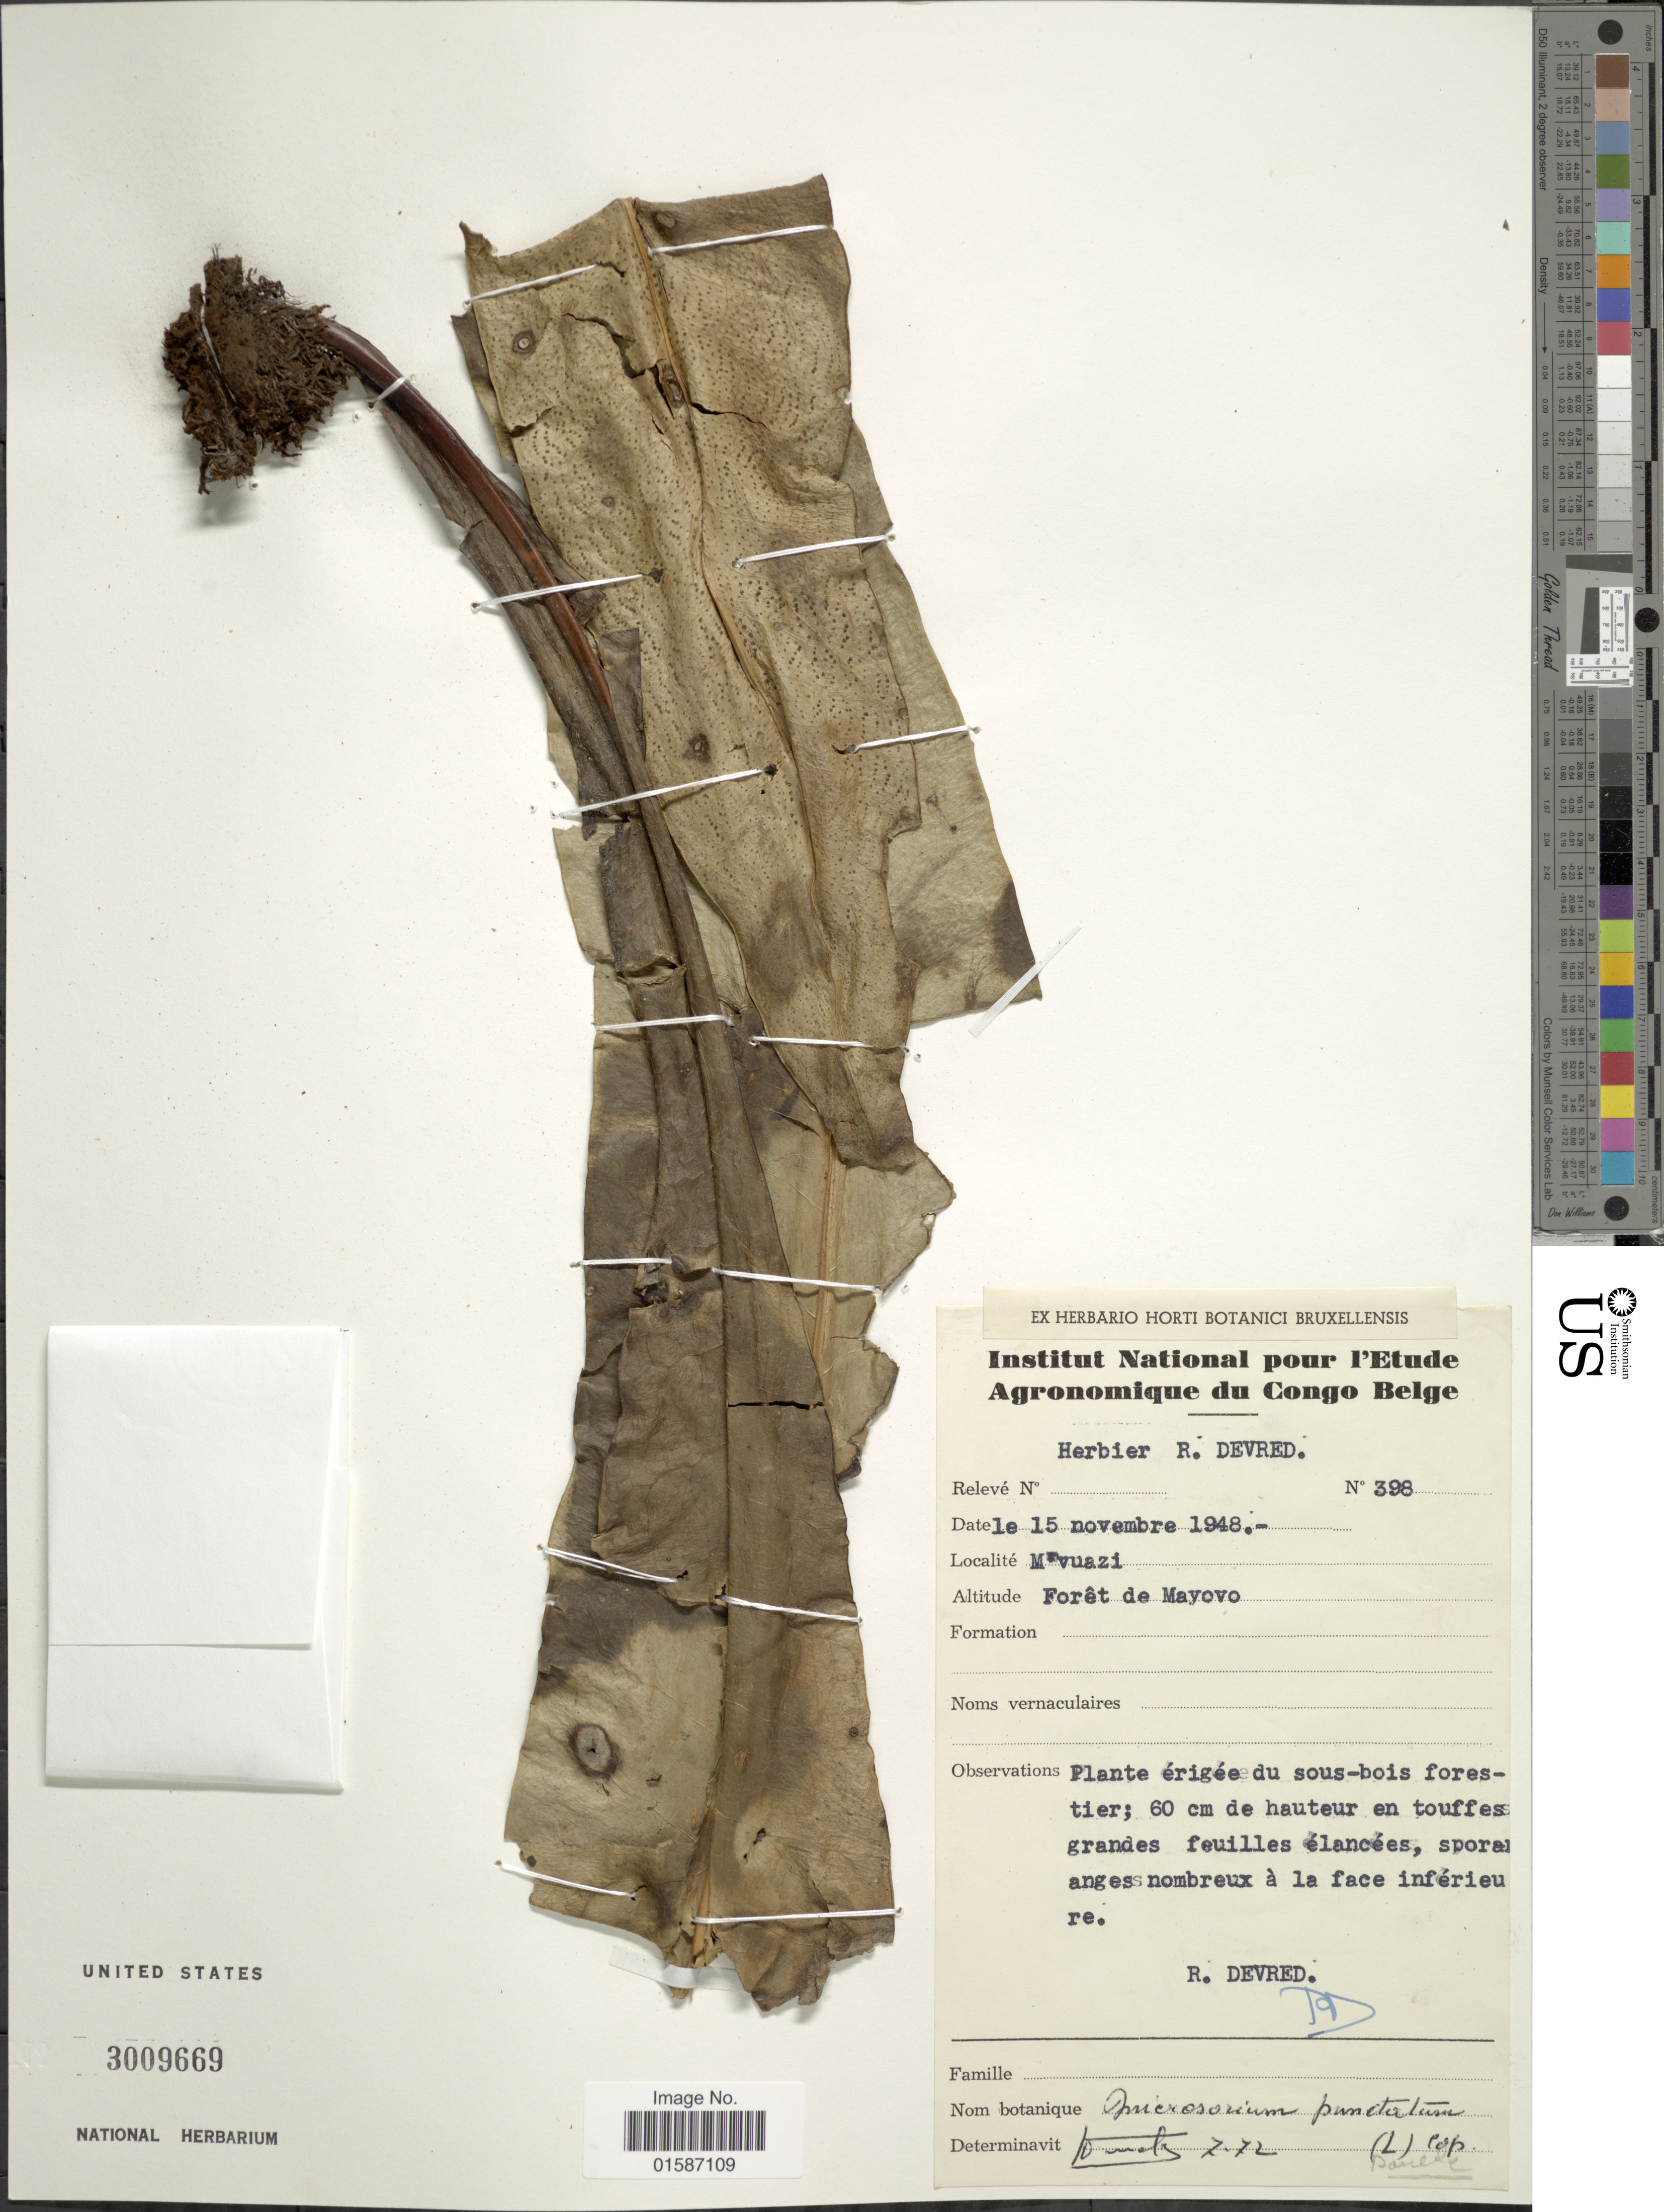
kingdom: Plantae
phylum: Tracheophyta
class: Polypodiopsida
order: Polypodiales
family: Polypodiaceae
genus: Microsorum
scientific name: Microsorum punctatum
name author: (L.) Copel.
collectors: R. Devred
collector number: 398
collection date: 1948-11-15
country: Congo, Democratic Republic of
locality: Forêt de Mayovo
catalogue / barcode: US 3009669